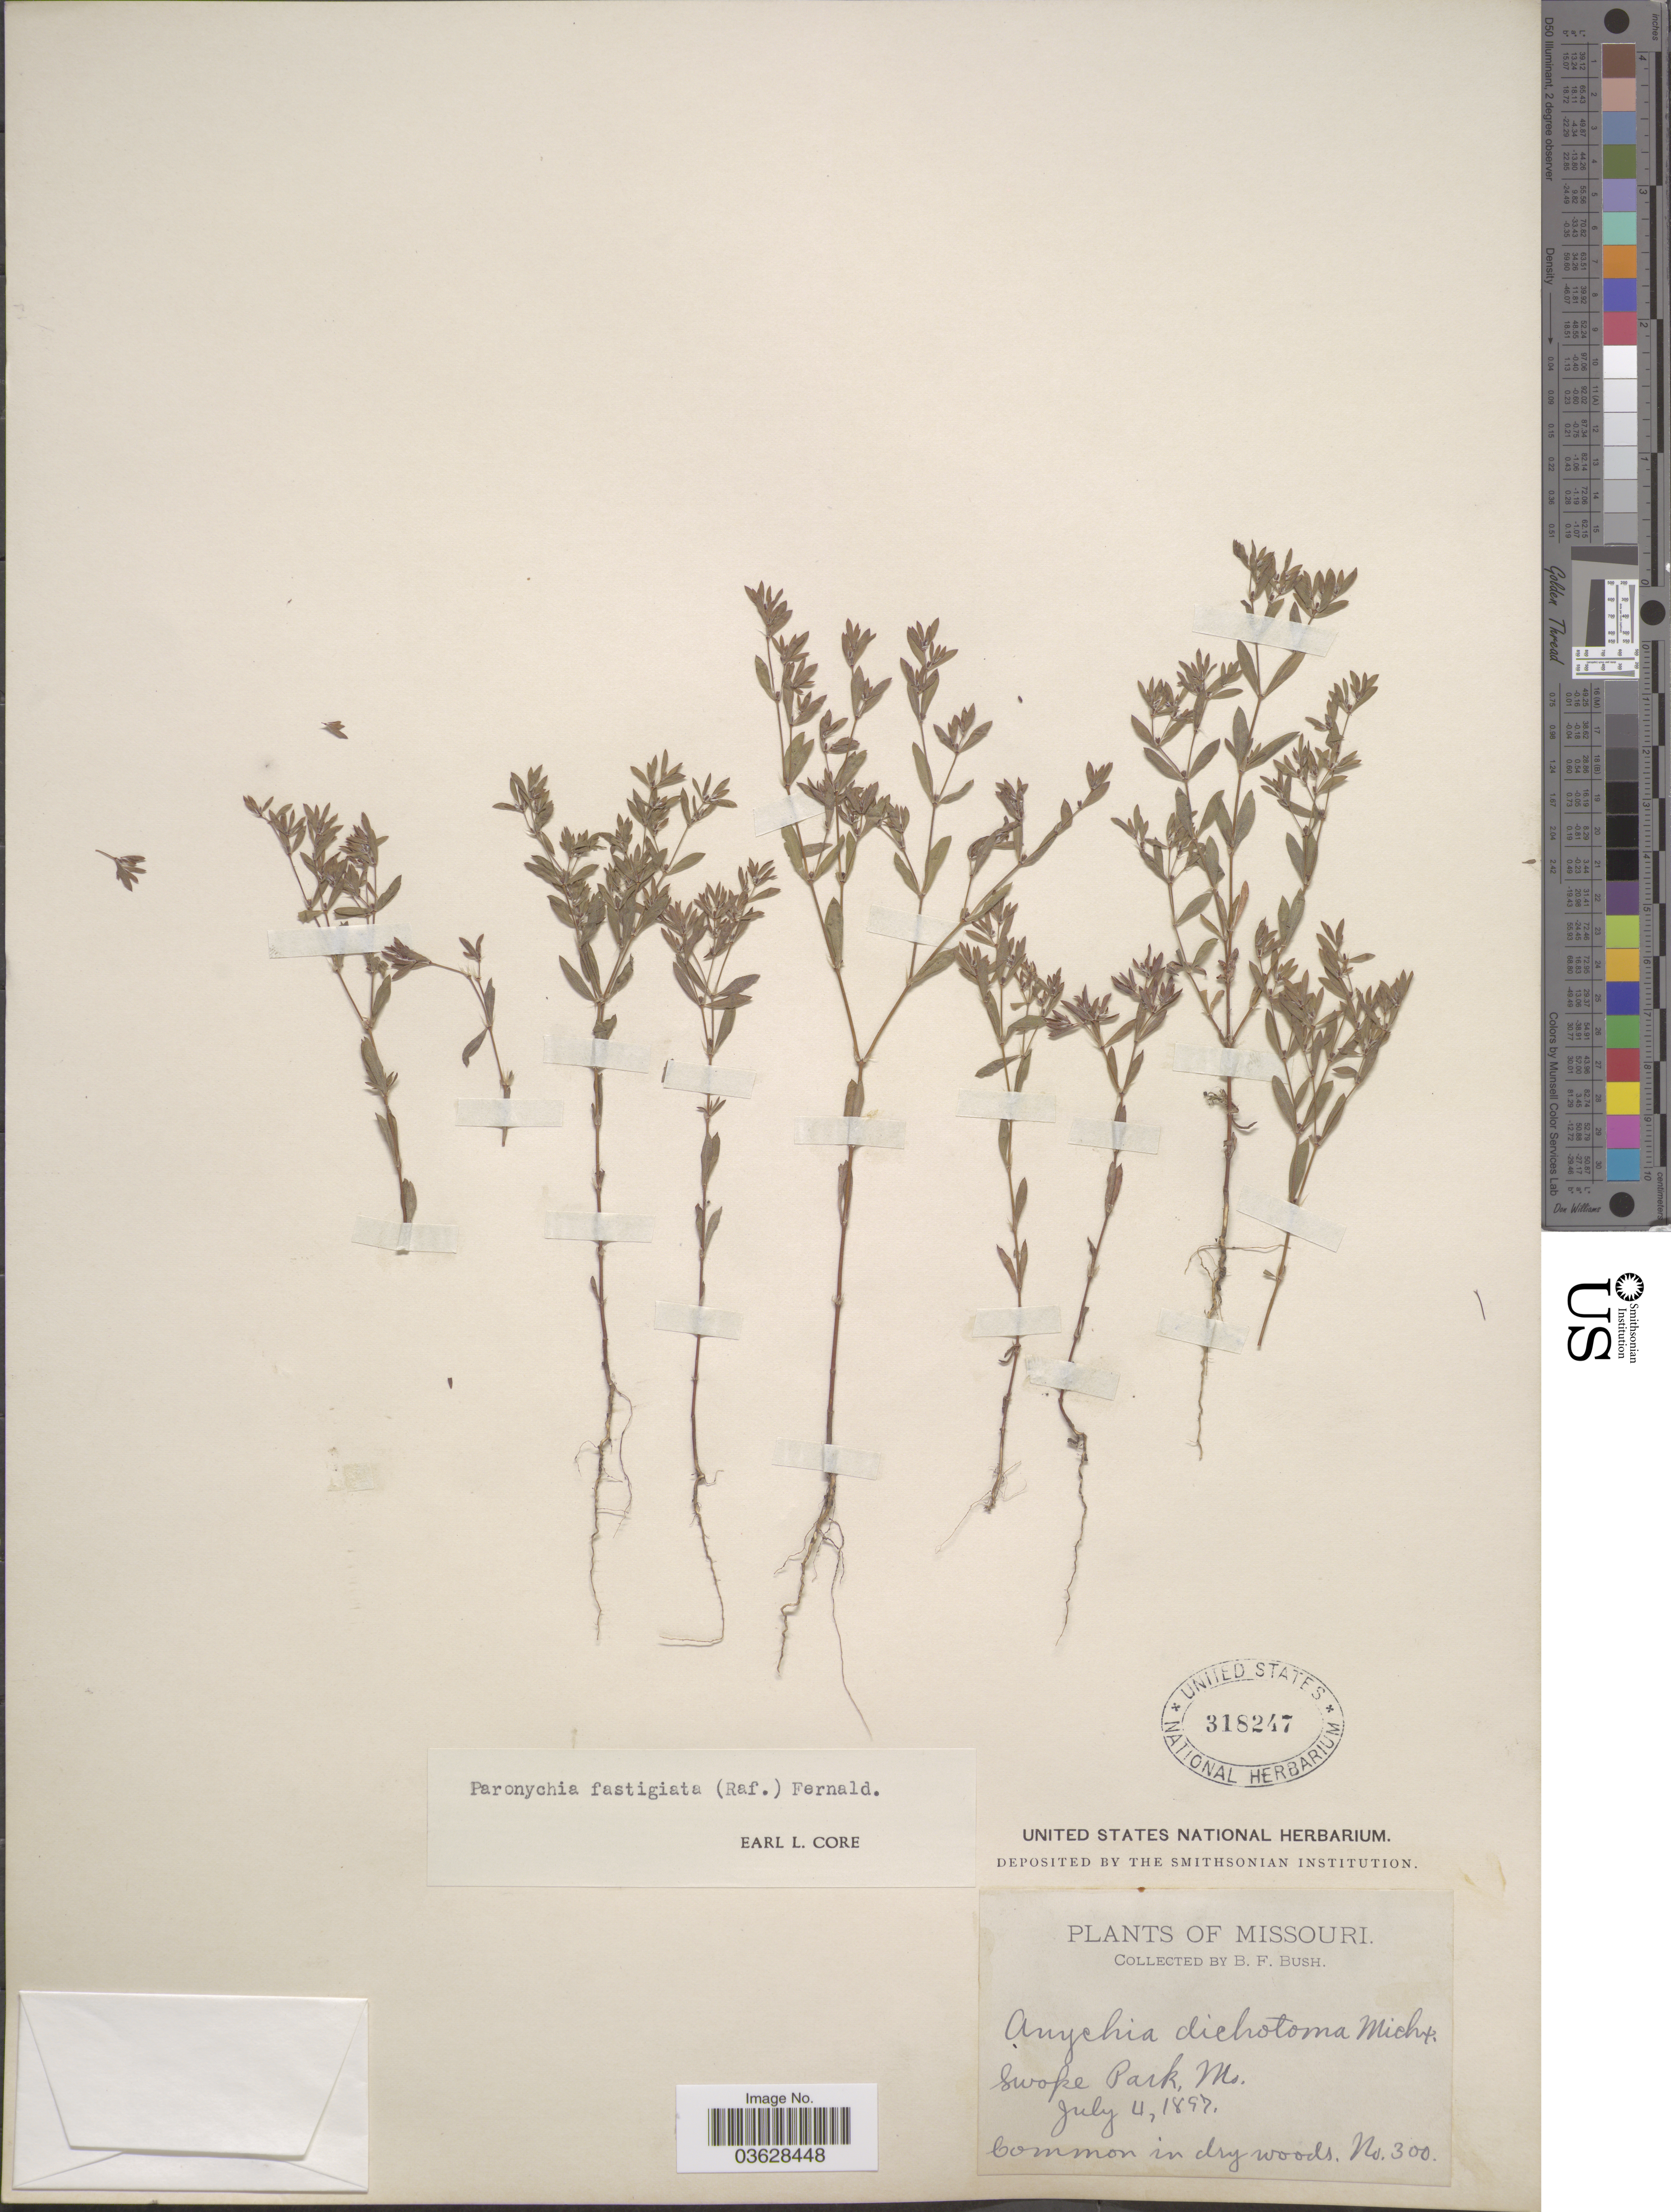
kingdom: Plantae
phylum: Tracheophyta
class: Magnoliopsida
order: Caryophyllales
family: Caryophyllaceae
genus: Paronychia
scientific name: Paronychia fastigiata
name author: (Raf.) Fernald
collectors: B. F. Bush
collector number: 300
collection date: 1897-07-04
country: United States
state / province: Missouri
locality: Swope Park.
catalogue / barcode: US 318247